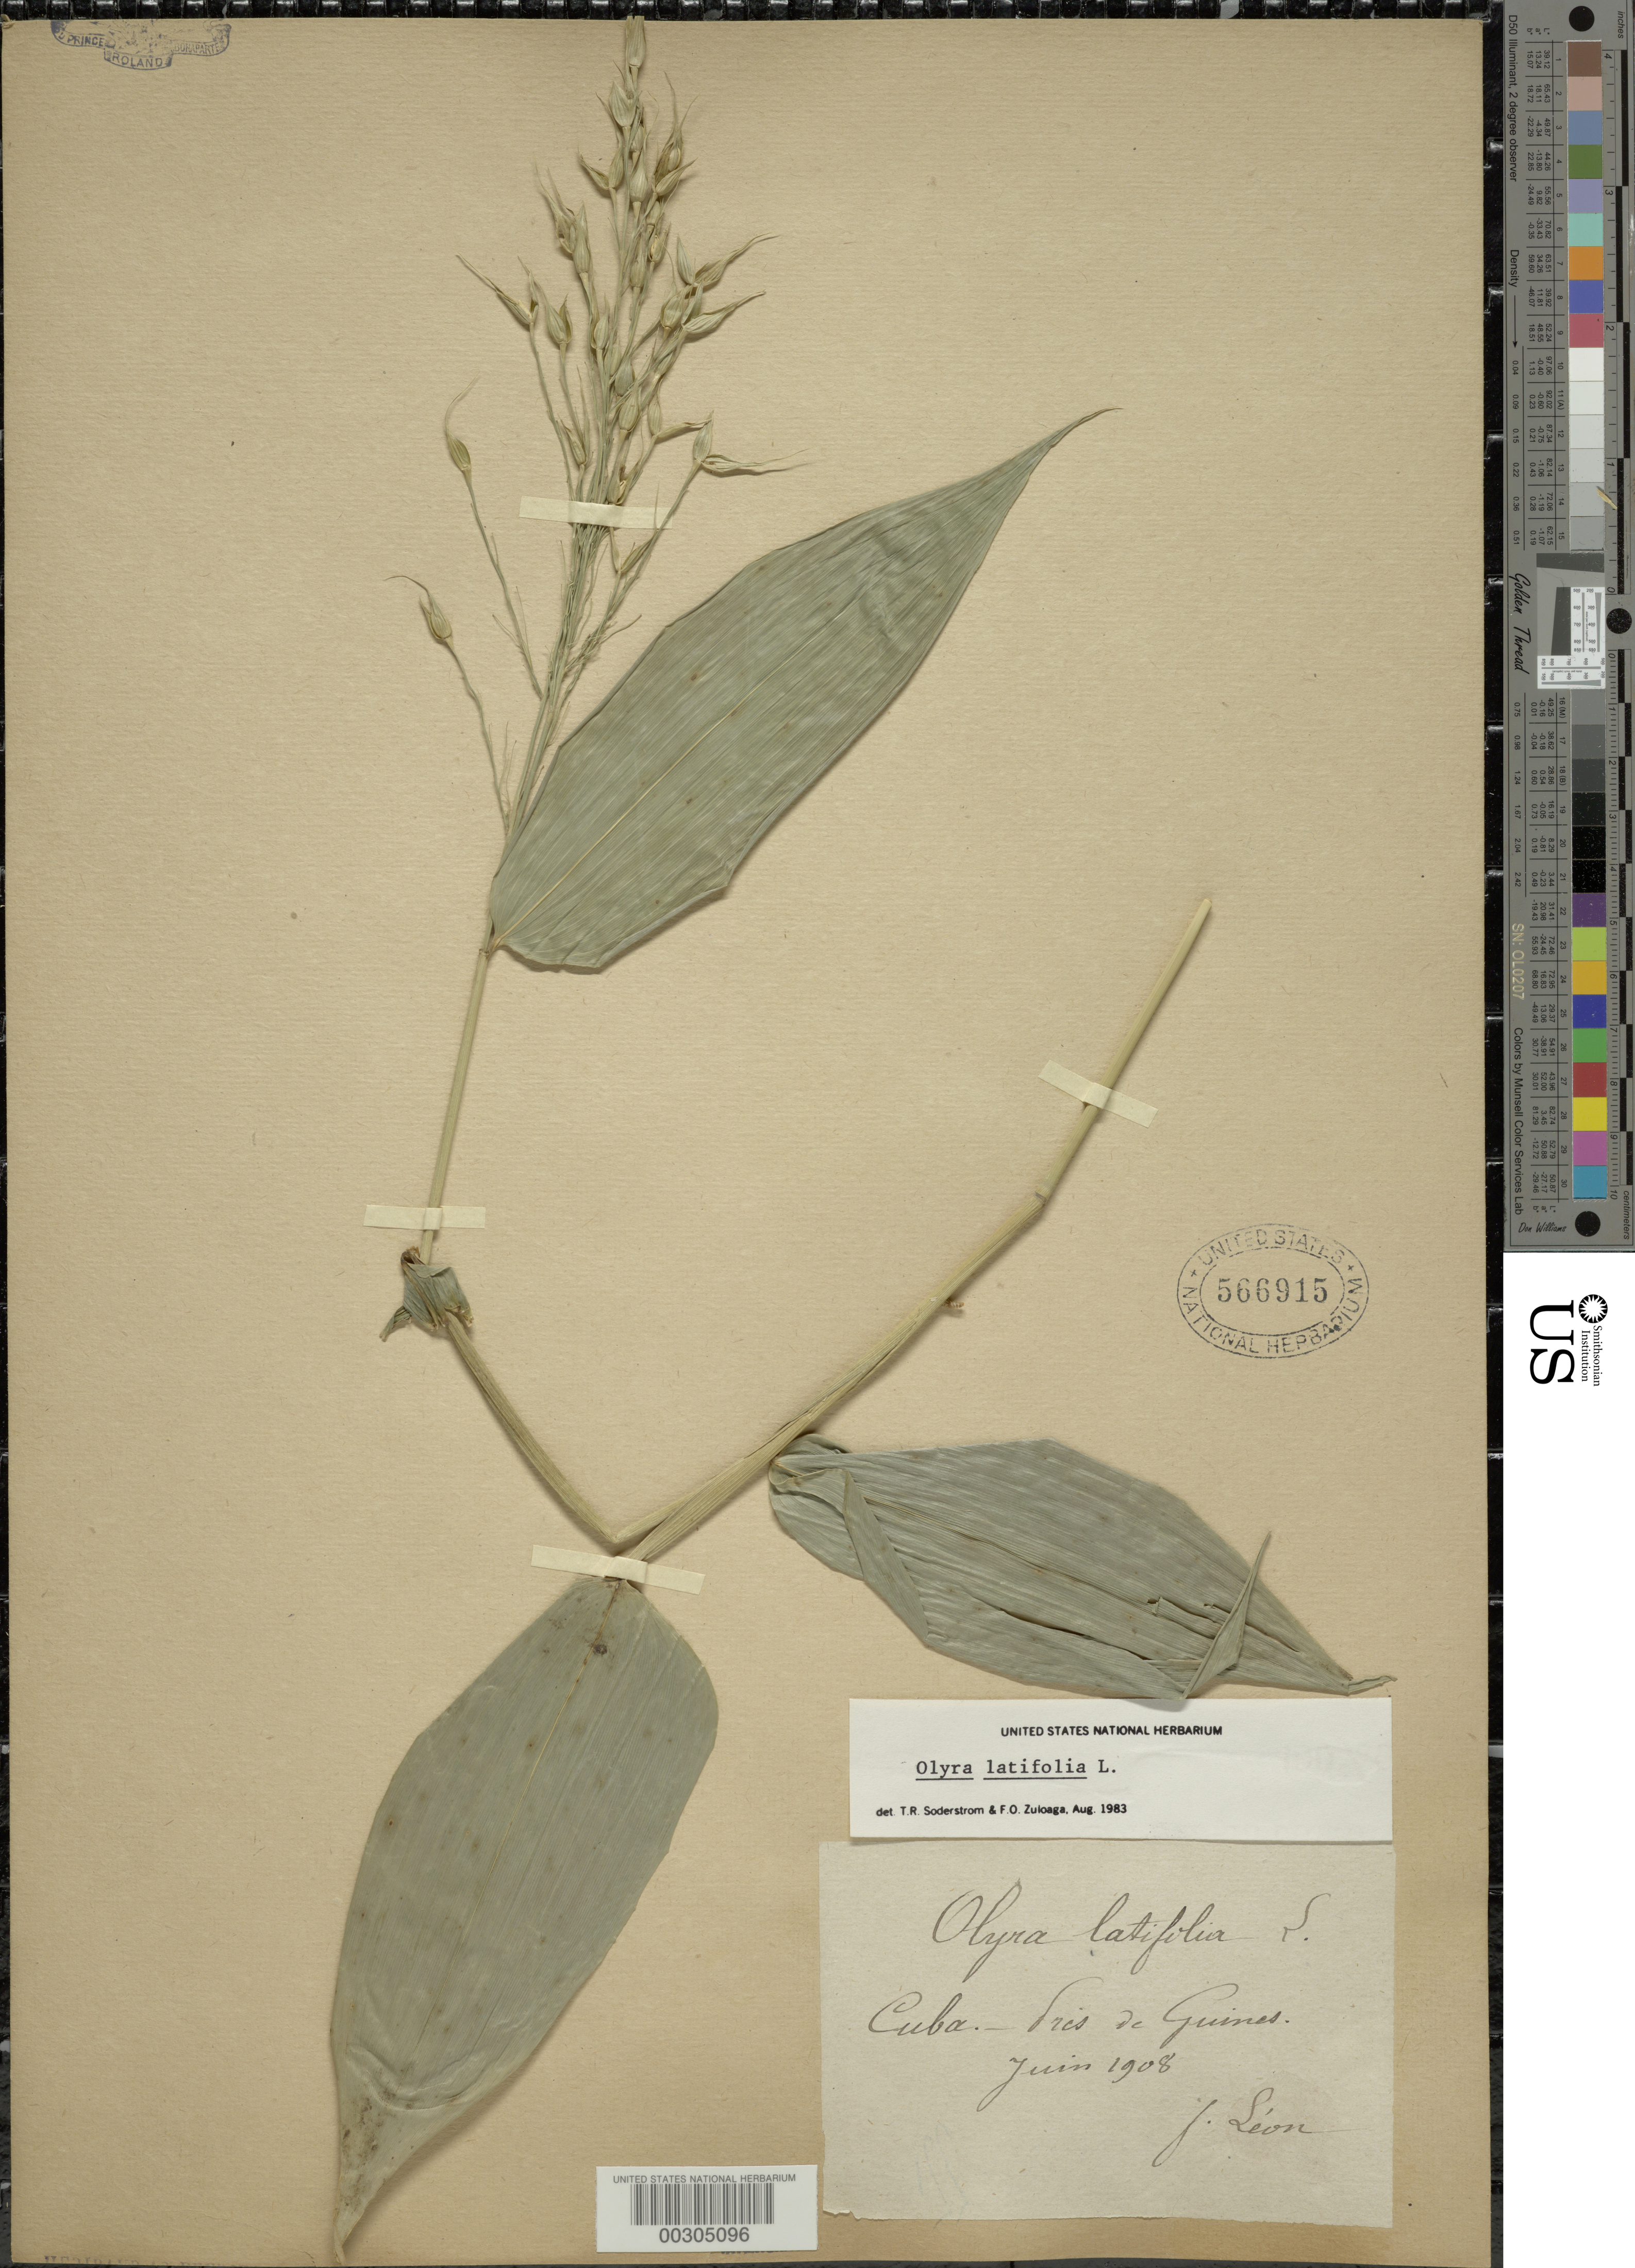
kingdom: Plantae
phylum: Tracheophyta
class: Liliopsida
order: Poales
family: Poaceae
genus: Olyra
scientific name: Olyra latifolia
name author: L.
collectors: Bro. León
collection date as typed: Jun 1908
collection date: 1908-06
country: Cuba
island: Greater Antilles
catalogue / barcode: US 566915